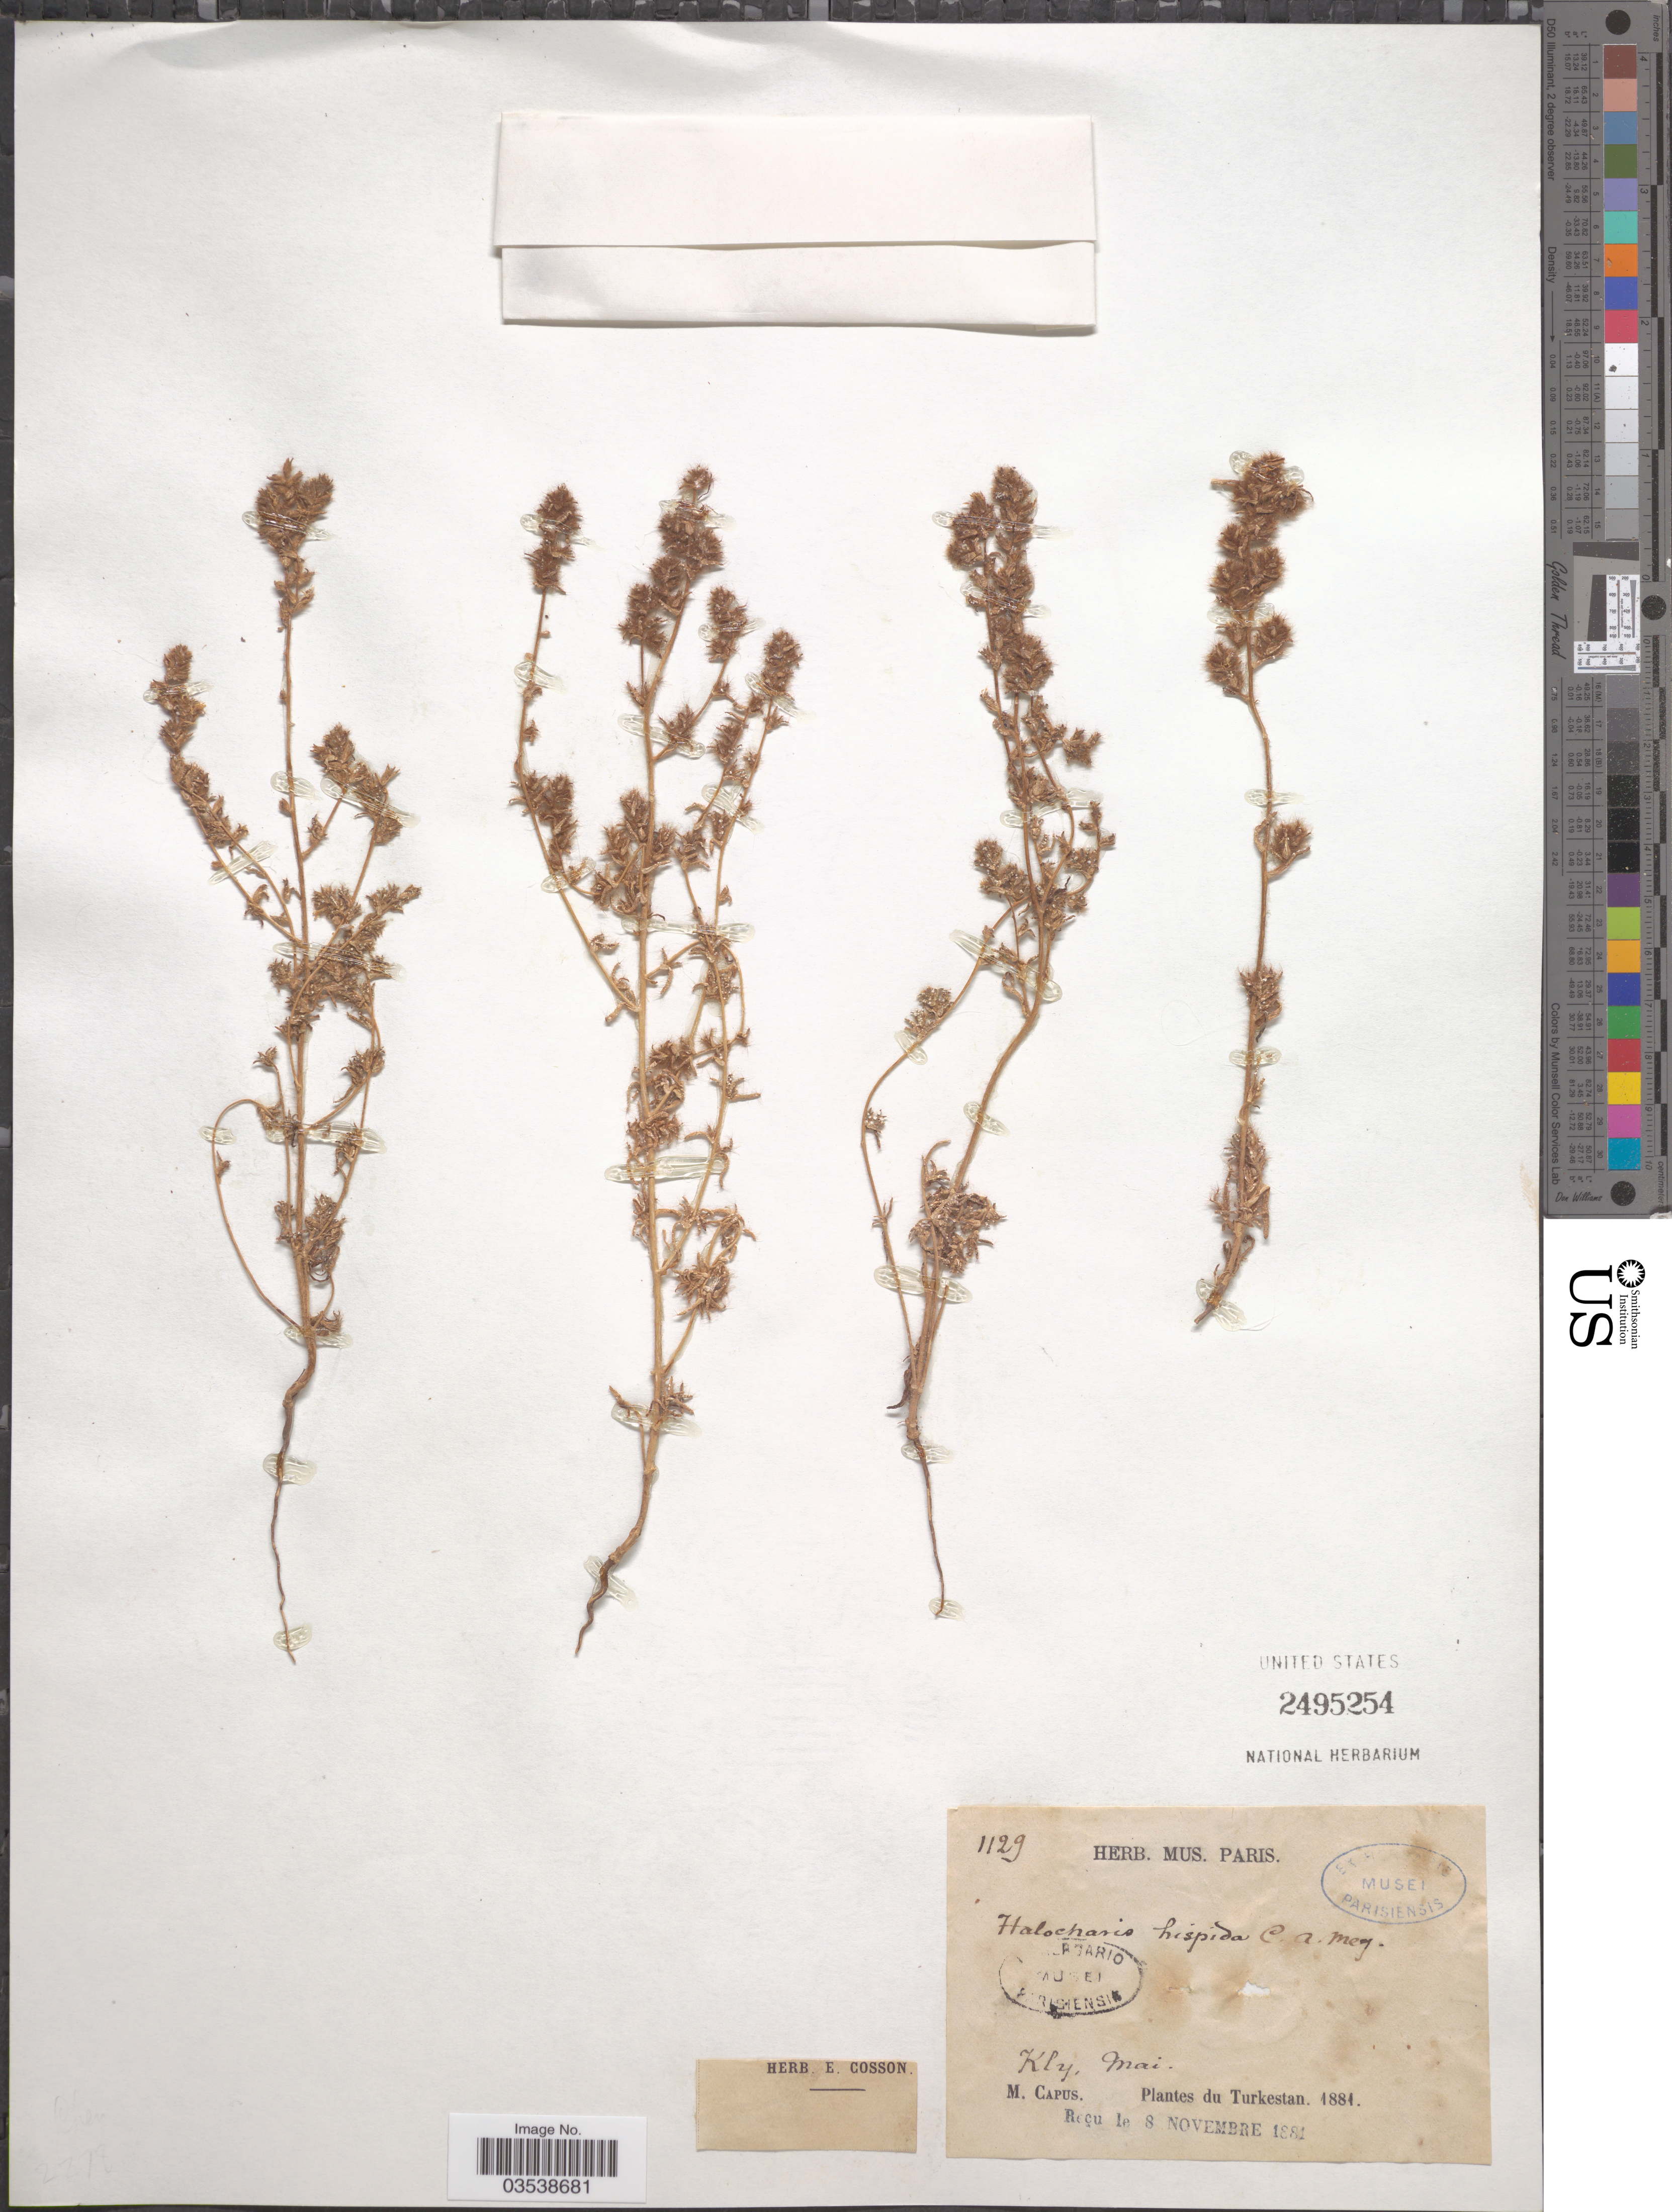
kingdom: Plantae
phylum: Tracheophyta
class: Magnoliopsida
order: Caryophyllales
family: Amaranthaceae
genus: Halocharis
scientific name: Halocharis hispida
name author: (Schrenk ex C.A. Mey.) Bunge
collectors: M. Capus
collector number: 1129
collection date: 1881-05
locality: Kly. Turkestan.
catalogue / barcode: US 2495254